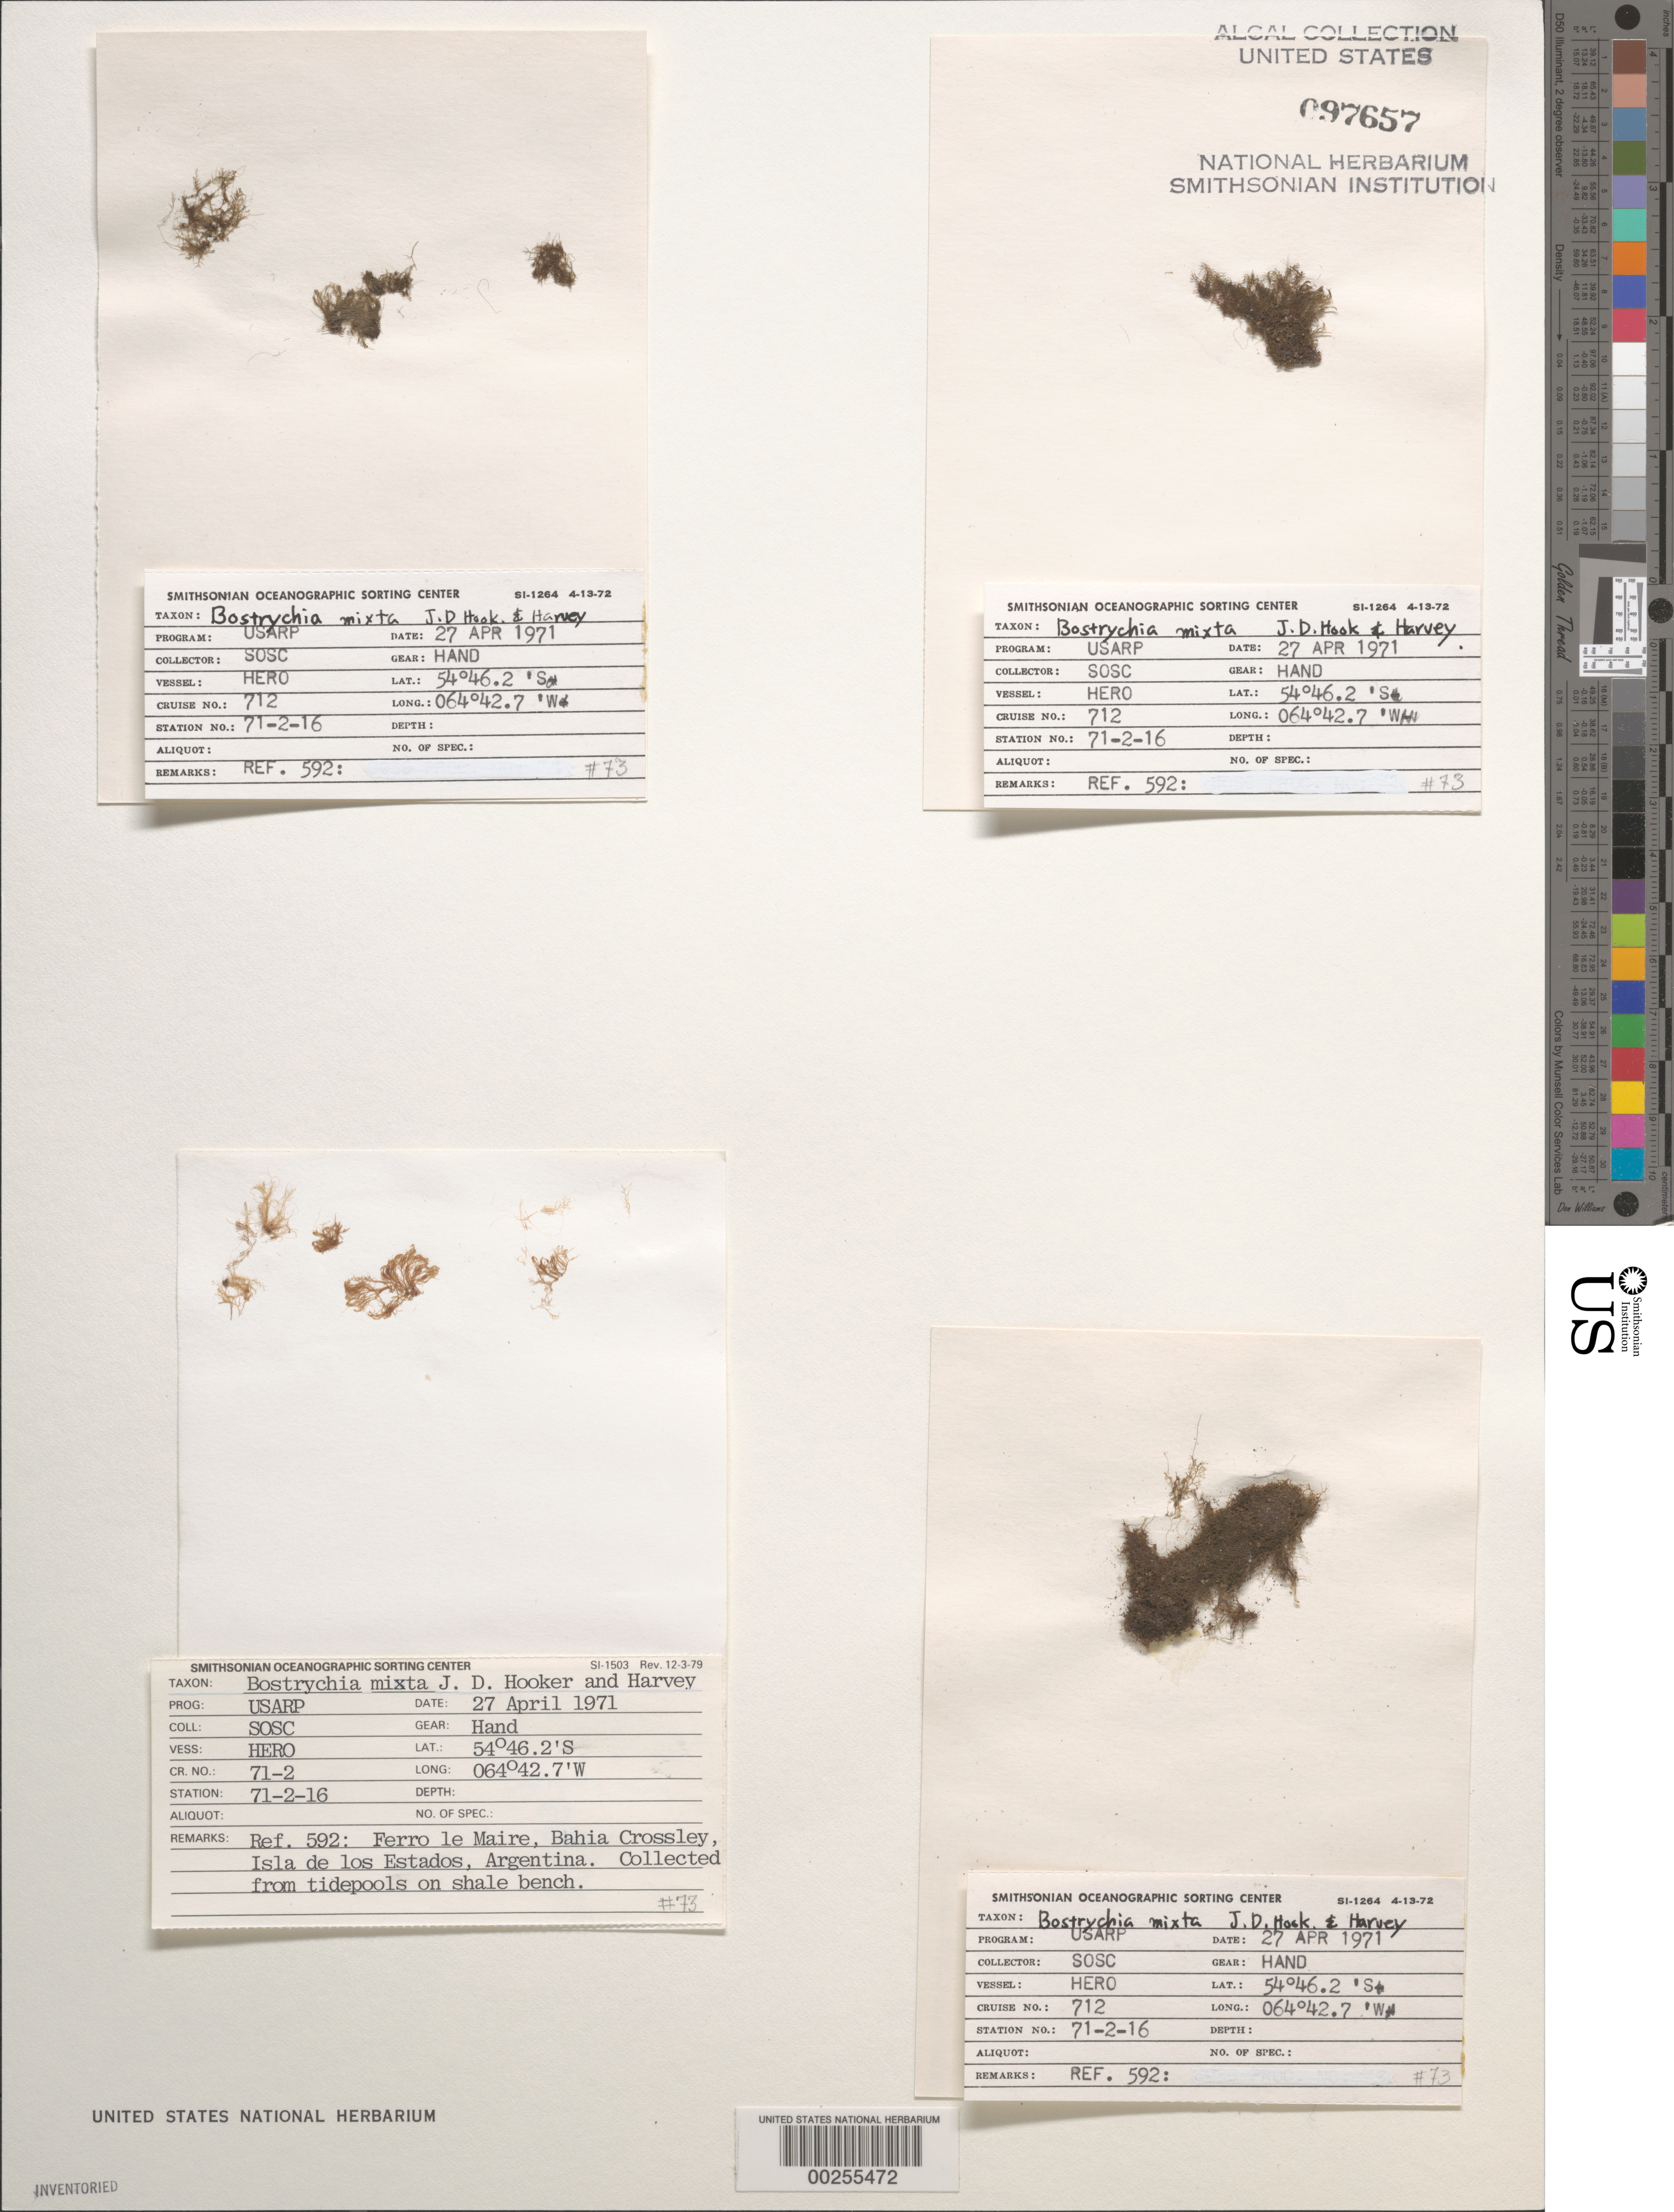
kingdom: Plantae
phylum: Rhodophyta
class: Florideophyceae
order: Ceramiales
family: Rhodomelaceae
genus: Bostrychia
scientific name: Bostrychia intricata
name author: (Bory) Mont.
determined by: Algae name updating Project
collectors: SOSC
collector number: Station 71-2-16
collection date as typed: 27 Apr 1971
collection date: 1971-04-27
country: Argentina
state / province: Tierra del Fuego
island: Isla de los Estados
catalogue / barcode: US 97657